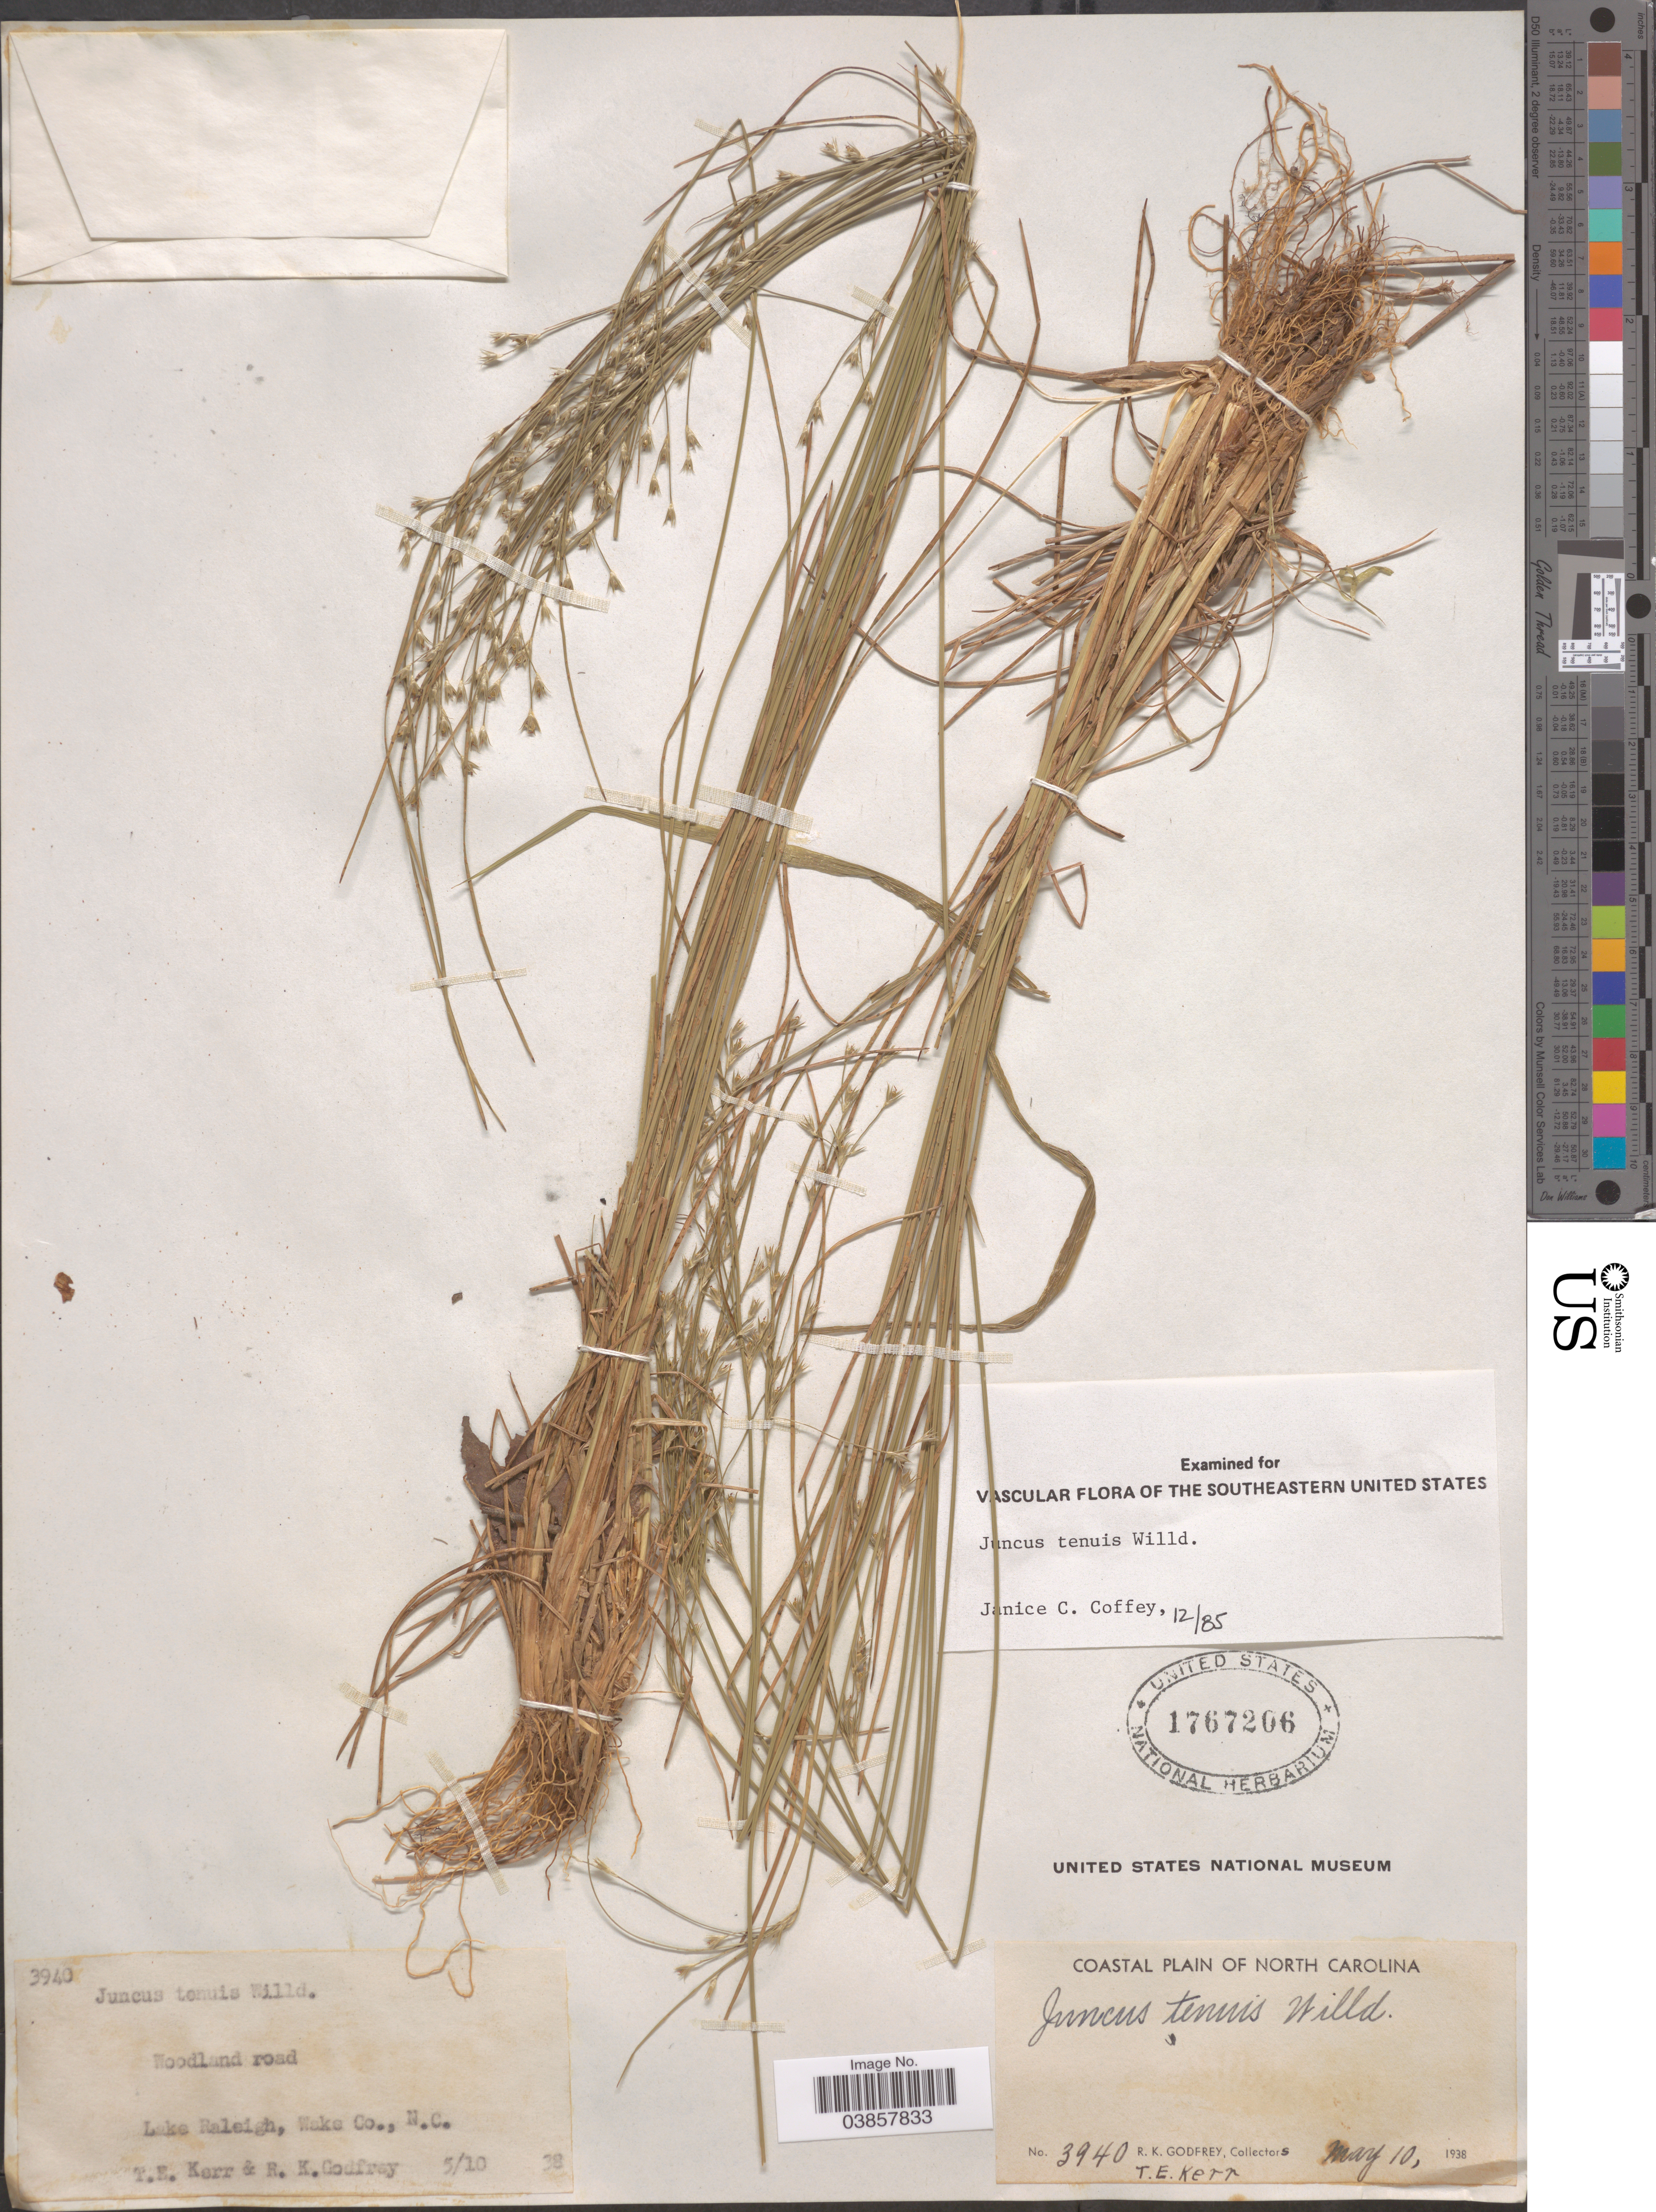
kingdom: Plantae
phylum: Tracheophyta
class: Liliopsida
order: Poales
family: Juncaceae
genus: Juncus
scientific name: Juncus tenuis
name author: Willd.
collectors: R. K. Godfrey & T. E. Kerr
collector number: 3940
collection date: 1938-05-10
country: United States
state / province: North Carolina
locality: Coastal Plain of North Carolina. Woodland road. Lake Raleigh, Wake Co.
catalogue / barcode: US 1767206